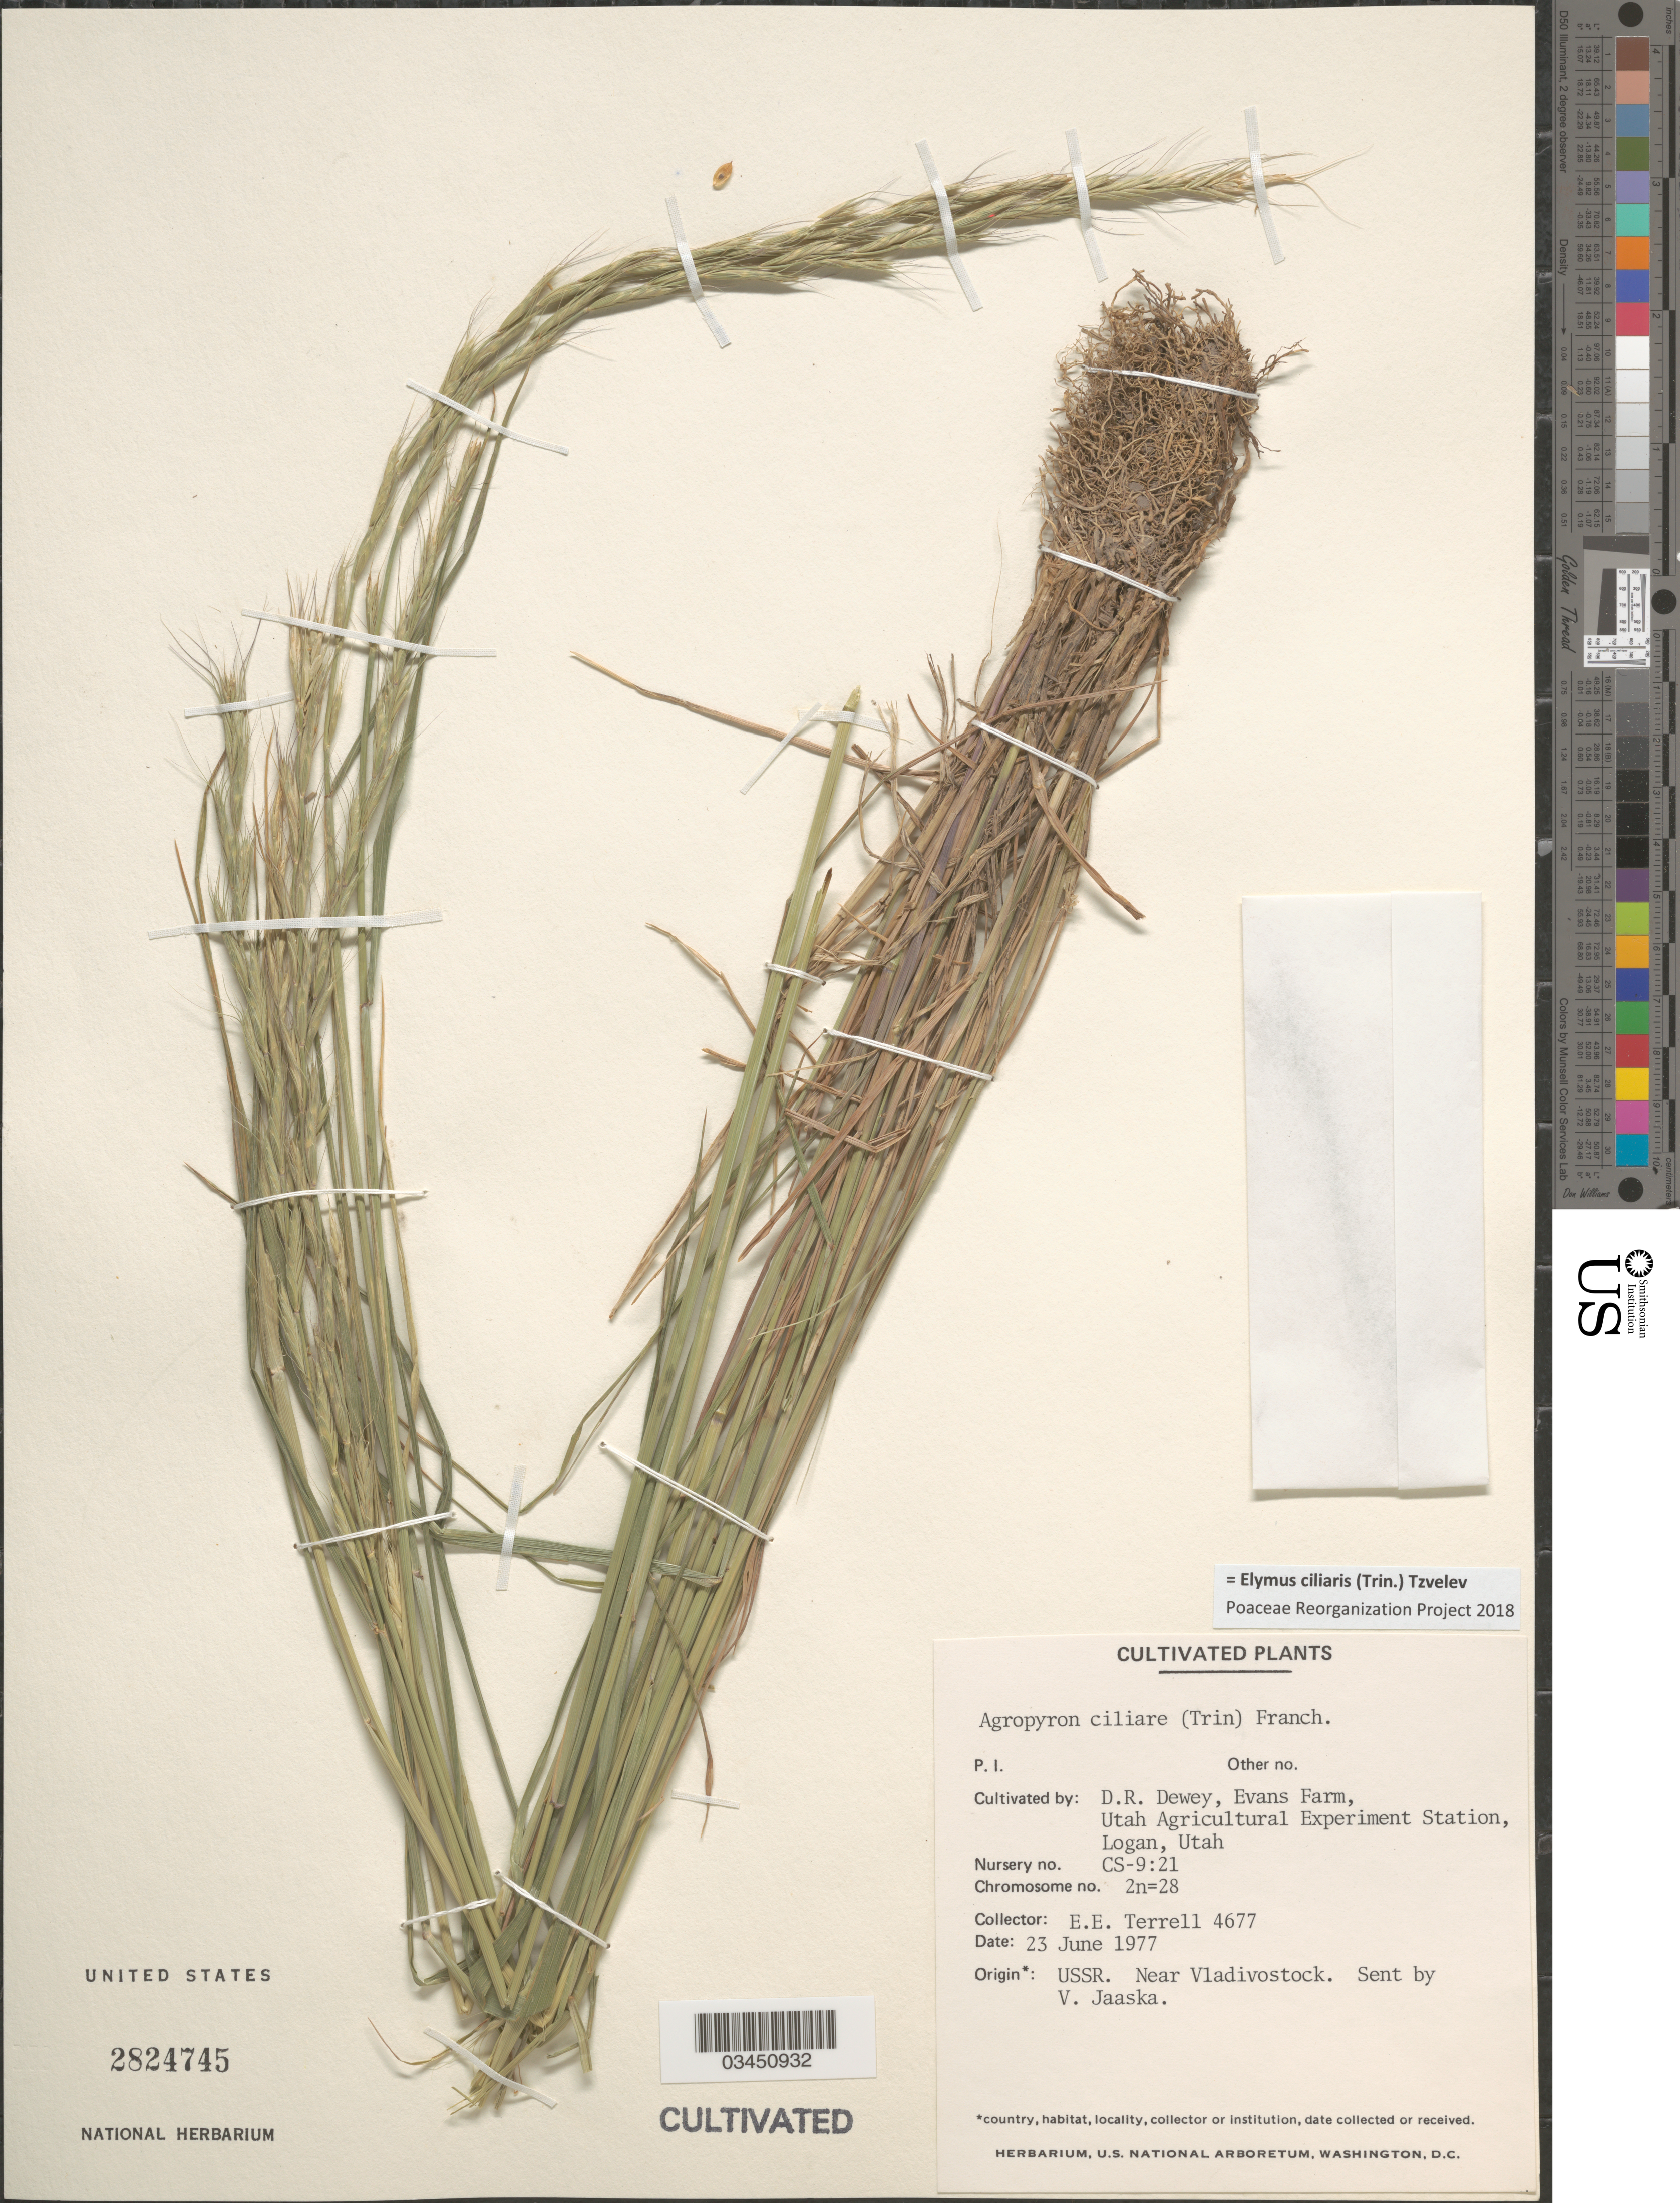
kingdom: Plantae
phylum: Tracheophyta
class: Liliopsida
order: Poales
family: Poaceae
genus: Elymus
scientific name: Elymus ciliaris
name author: (Trin.) Tzvelev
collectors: D. Dewey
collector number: CS-9:21?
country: United States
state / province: Utah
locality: Evans Farm, Utah Agricultural Experiment Station, Logan.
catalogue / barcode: US 2824745